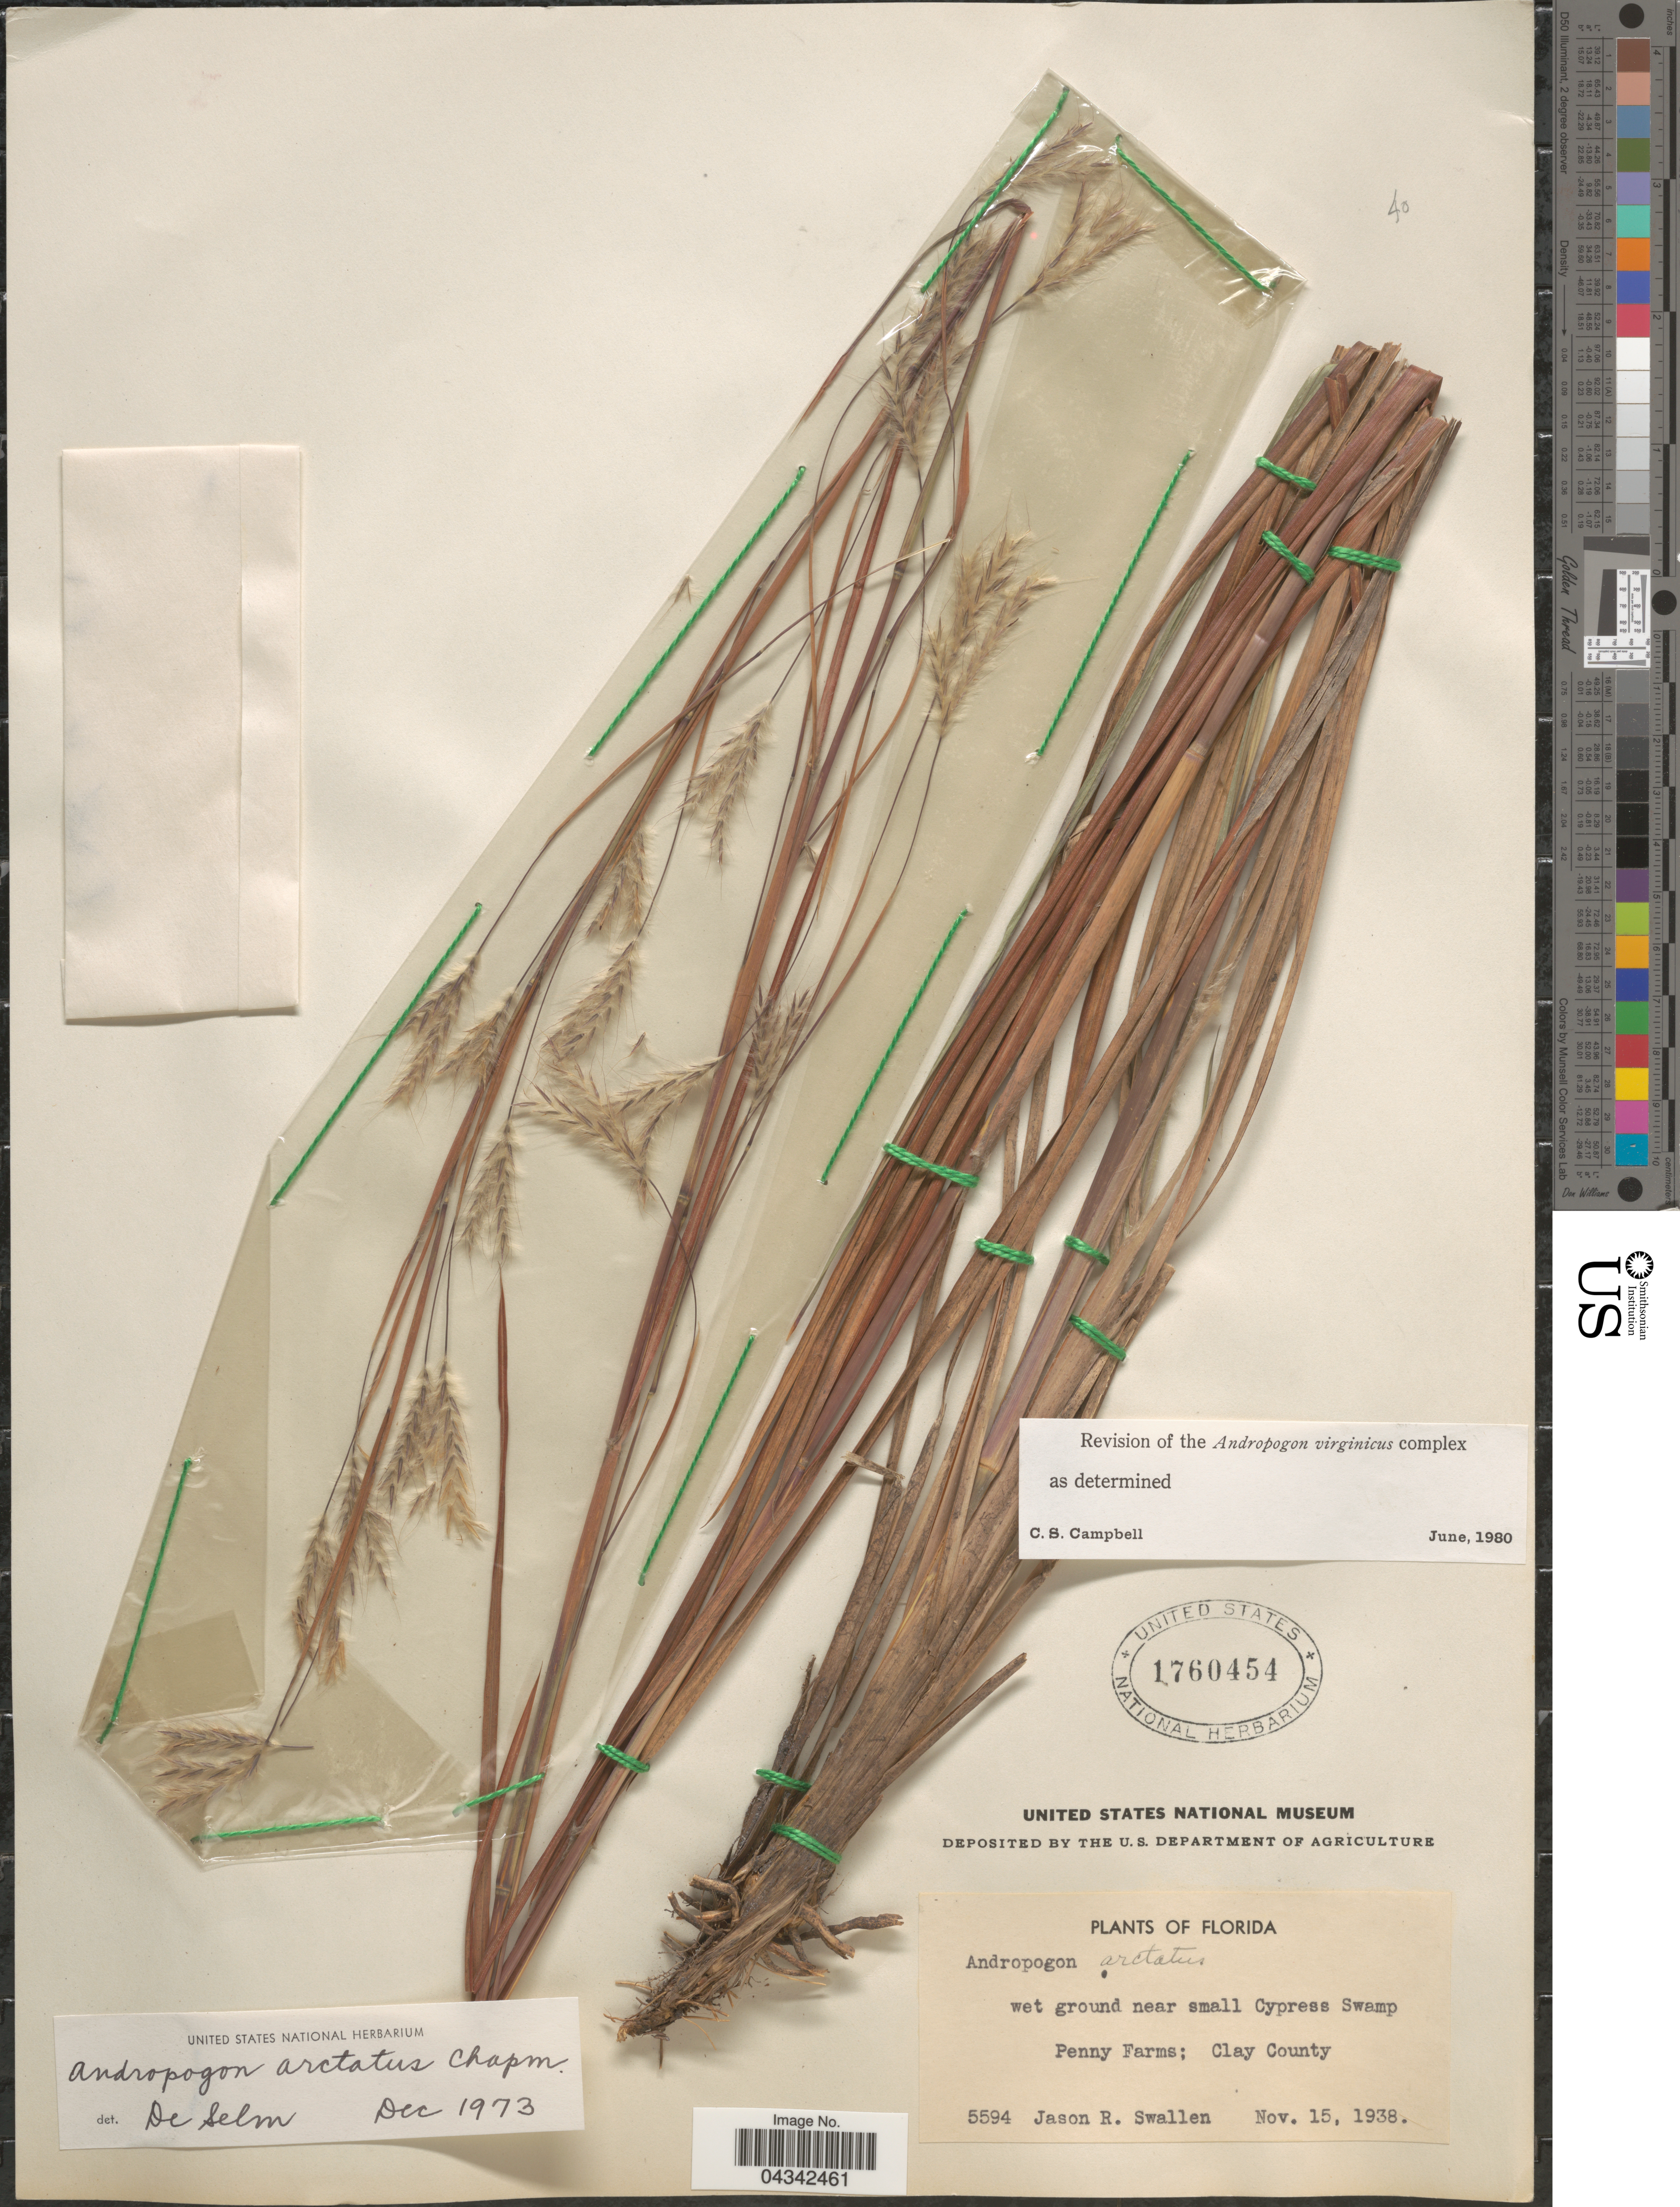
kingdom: Plantae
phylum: Tracheophyta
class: Liliopsida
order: Poales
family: Poaceae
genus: Andropogon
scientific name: Andropogon arctatus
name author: Chapm.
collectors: J. R. Swallen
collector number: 5594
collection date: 1938-11-15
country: United States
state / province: Florida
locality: Wet ground near small Cypress Swamp. Penny Farms; Clay County.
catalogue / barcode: US 1760454